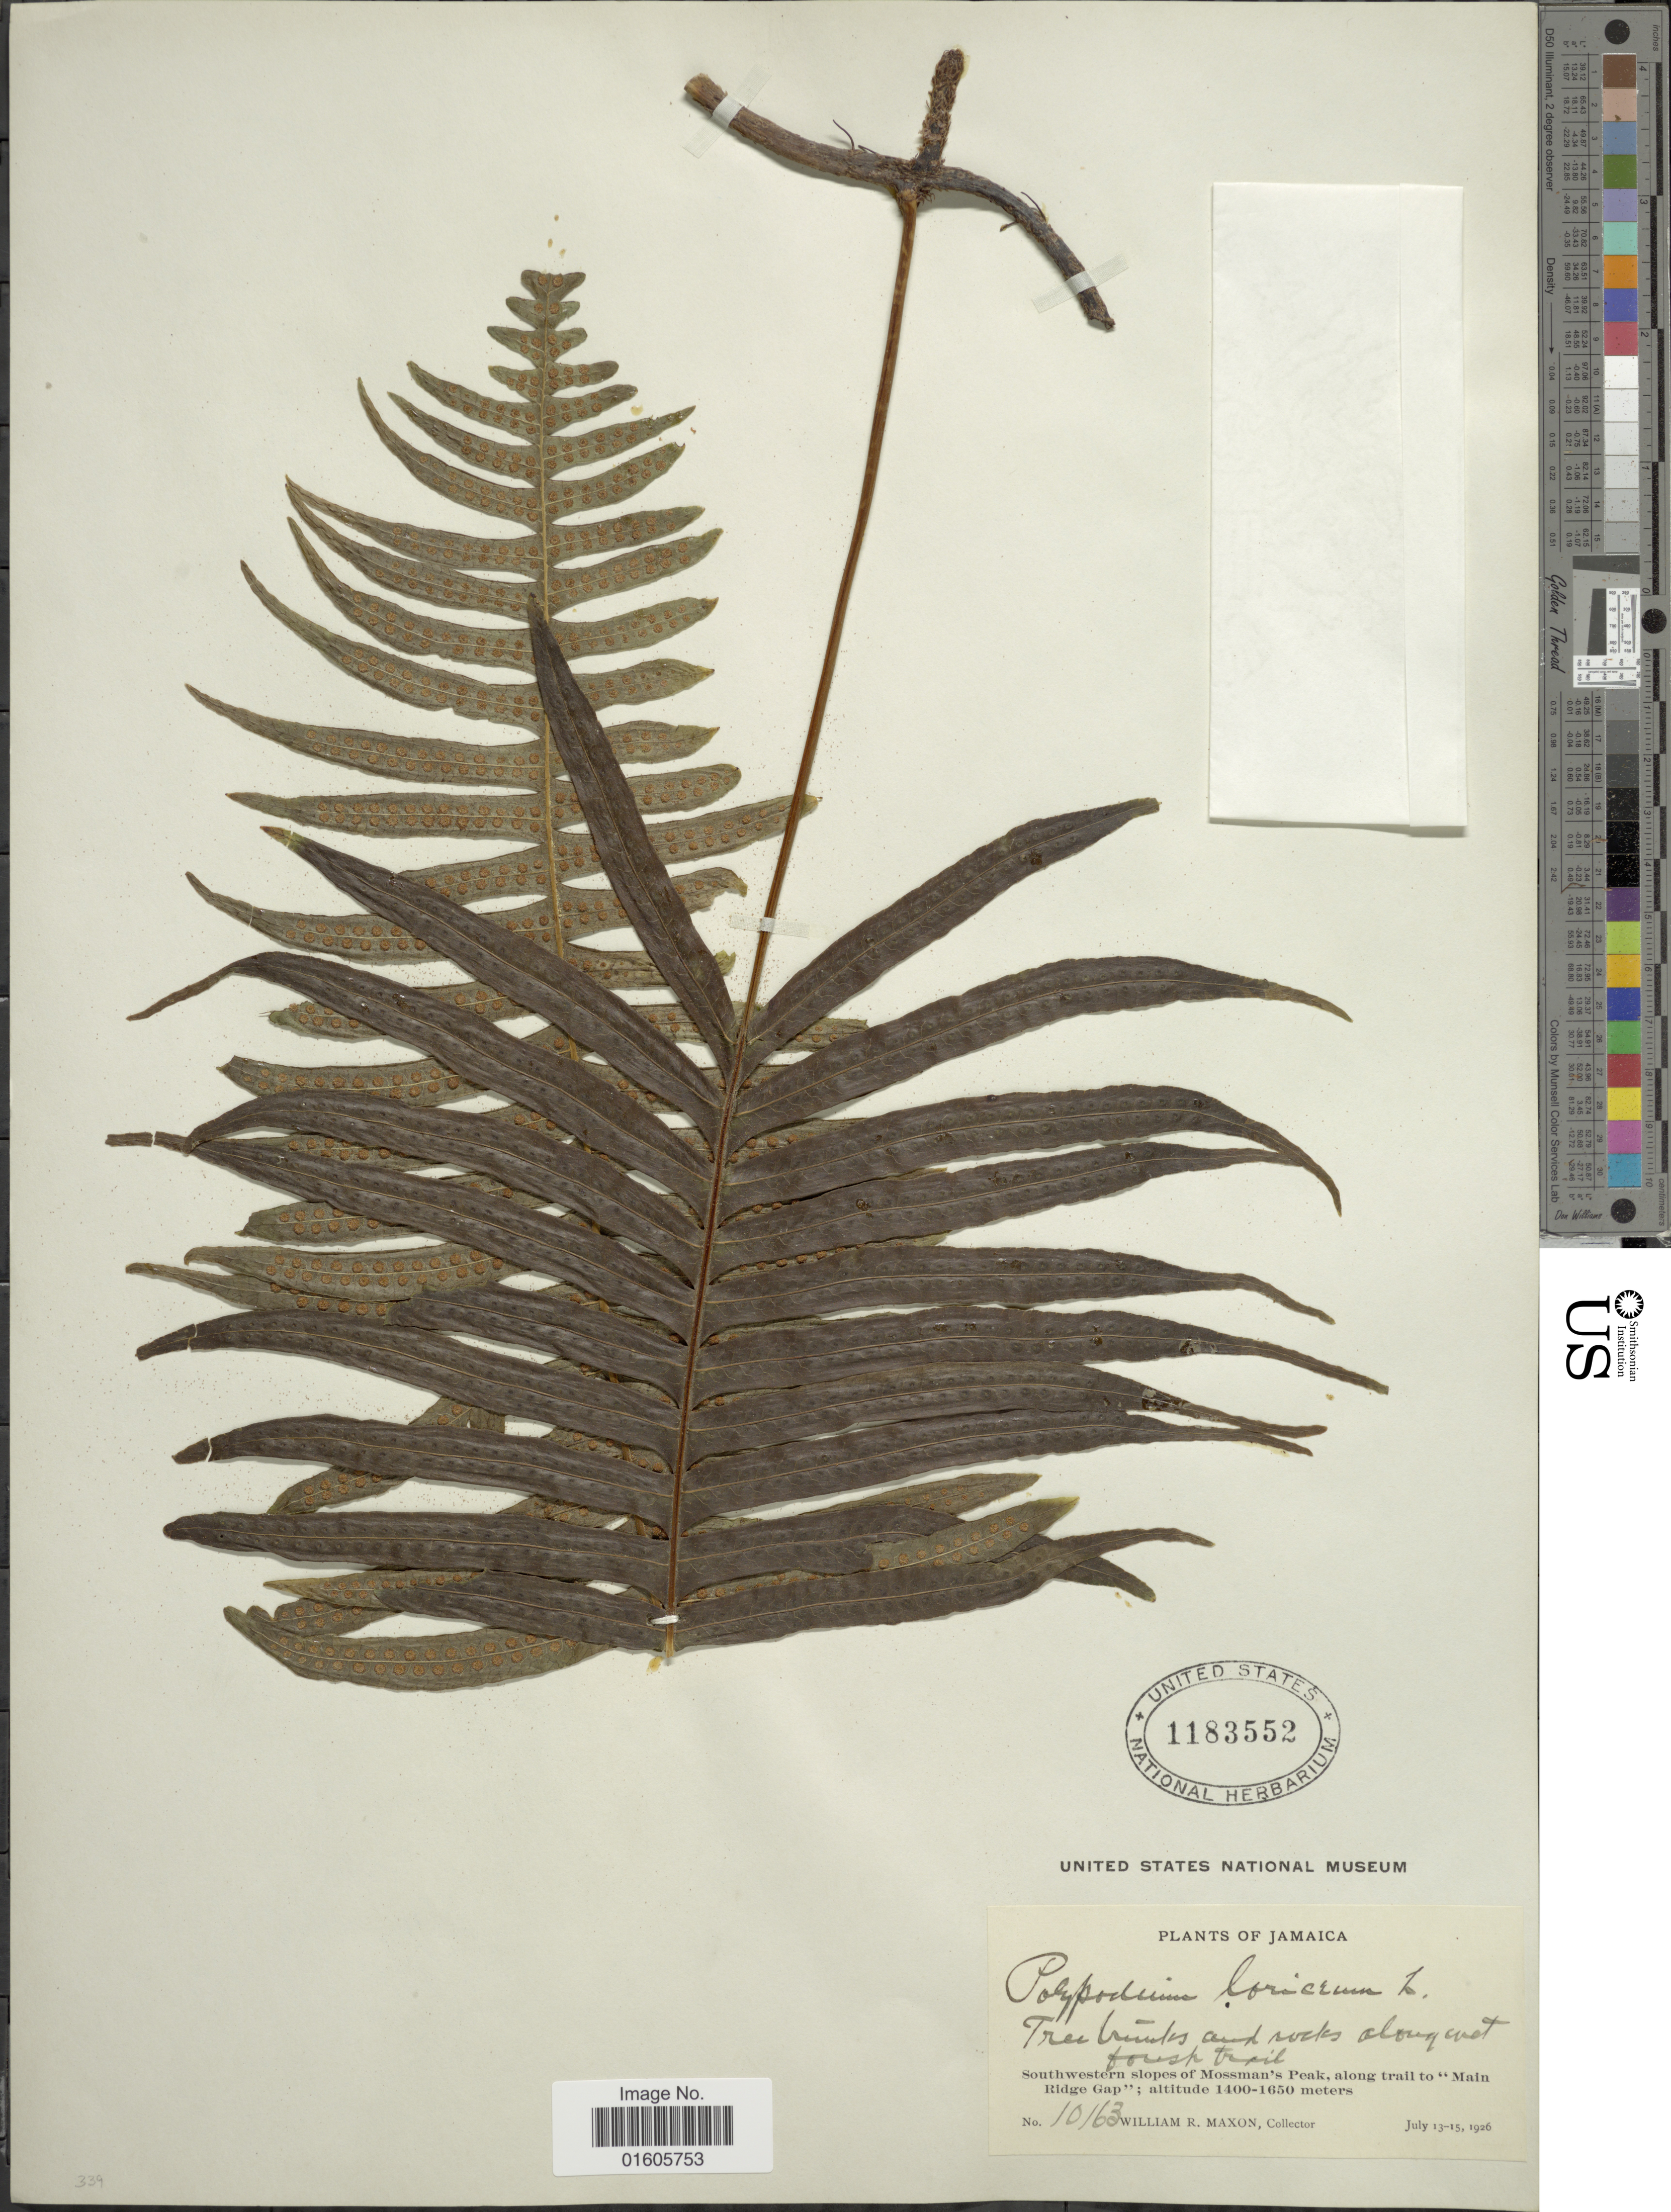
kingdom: Plantae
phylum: Tracheophyta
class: Polypodiopsida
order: Polypodiales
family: Polypodiaceae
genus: Serpocaulon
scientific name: Serpocaulon loriceum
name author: (L.) A.R. Sm.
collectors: W. R. Maxon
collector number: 10163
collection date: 1926-07-13/1926-07-15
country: Jamaica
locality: Southwestern slopes of Mossman's Peak, along trail to "Main Ridge Gap".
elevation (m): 1400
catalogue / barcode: US 1183552